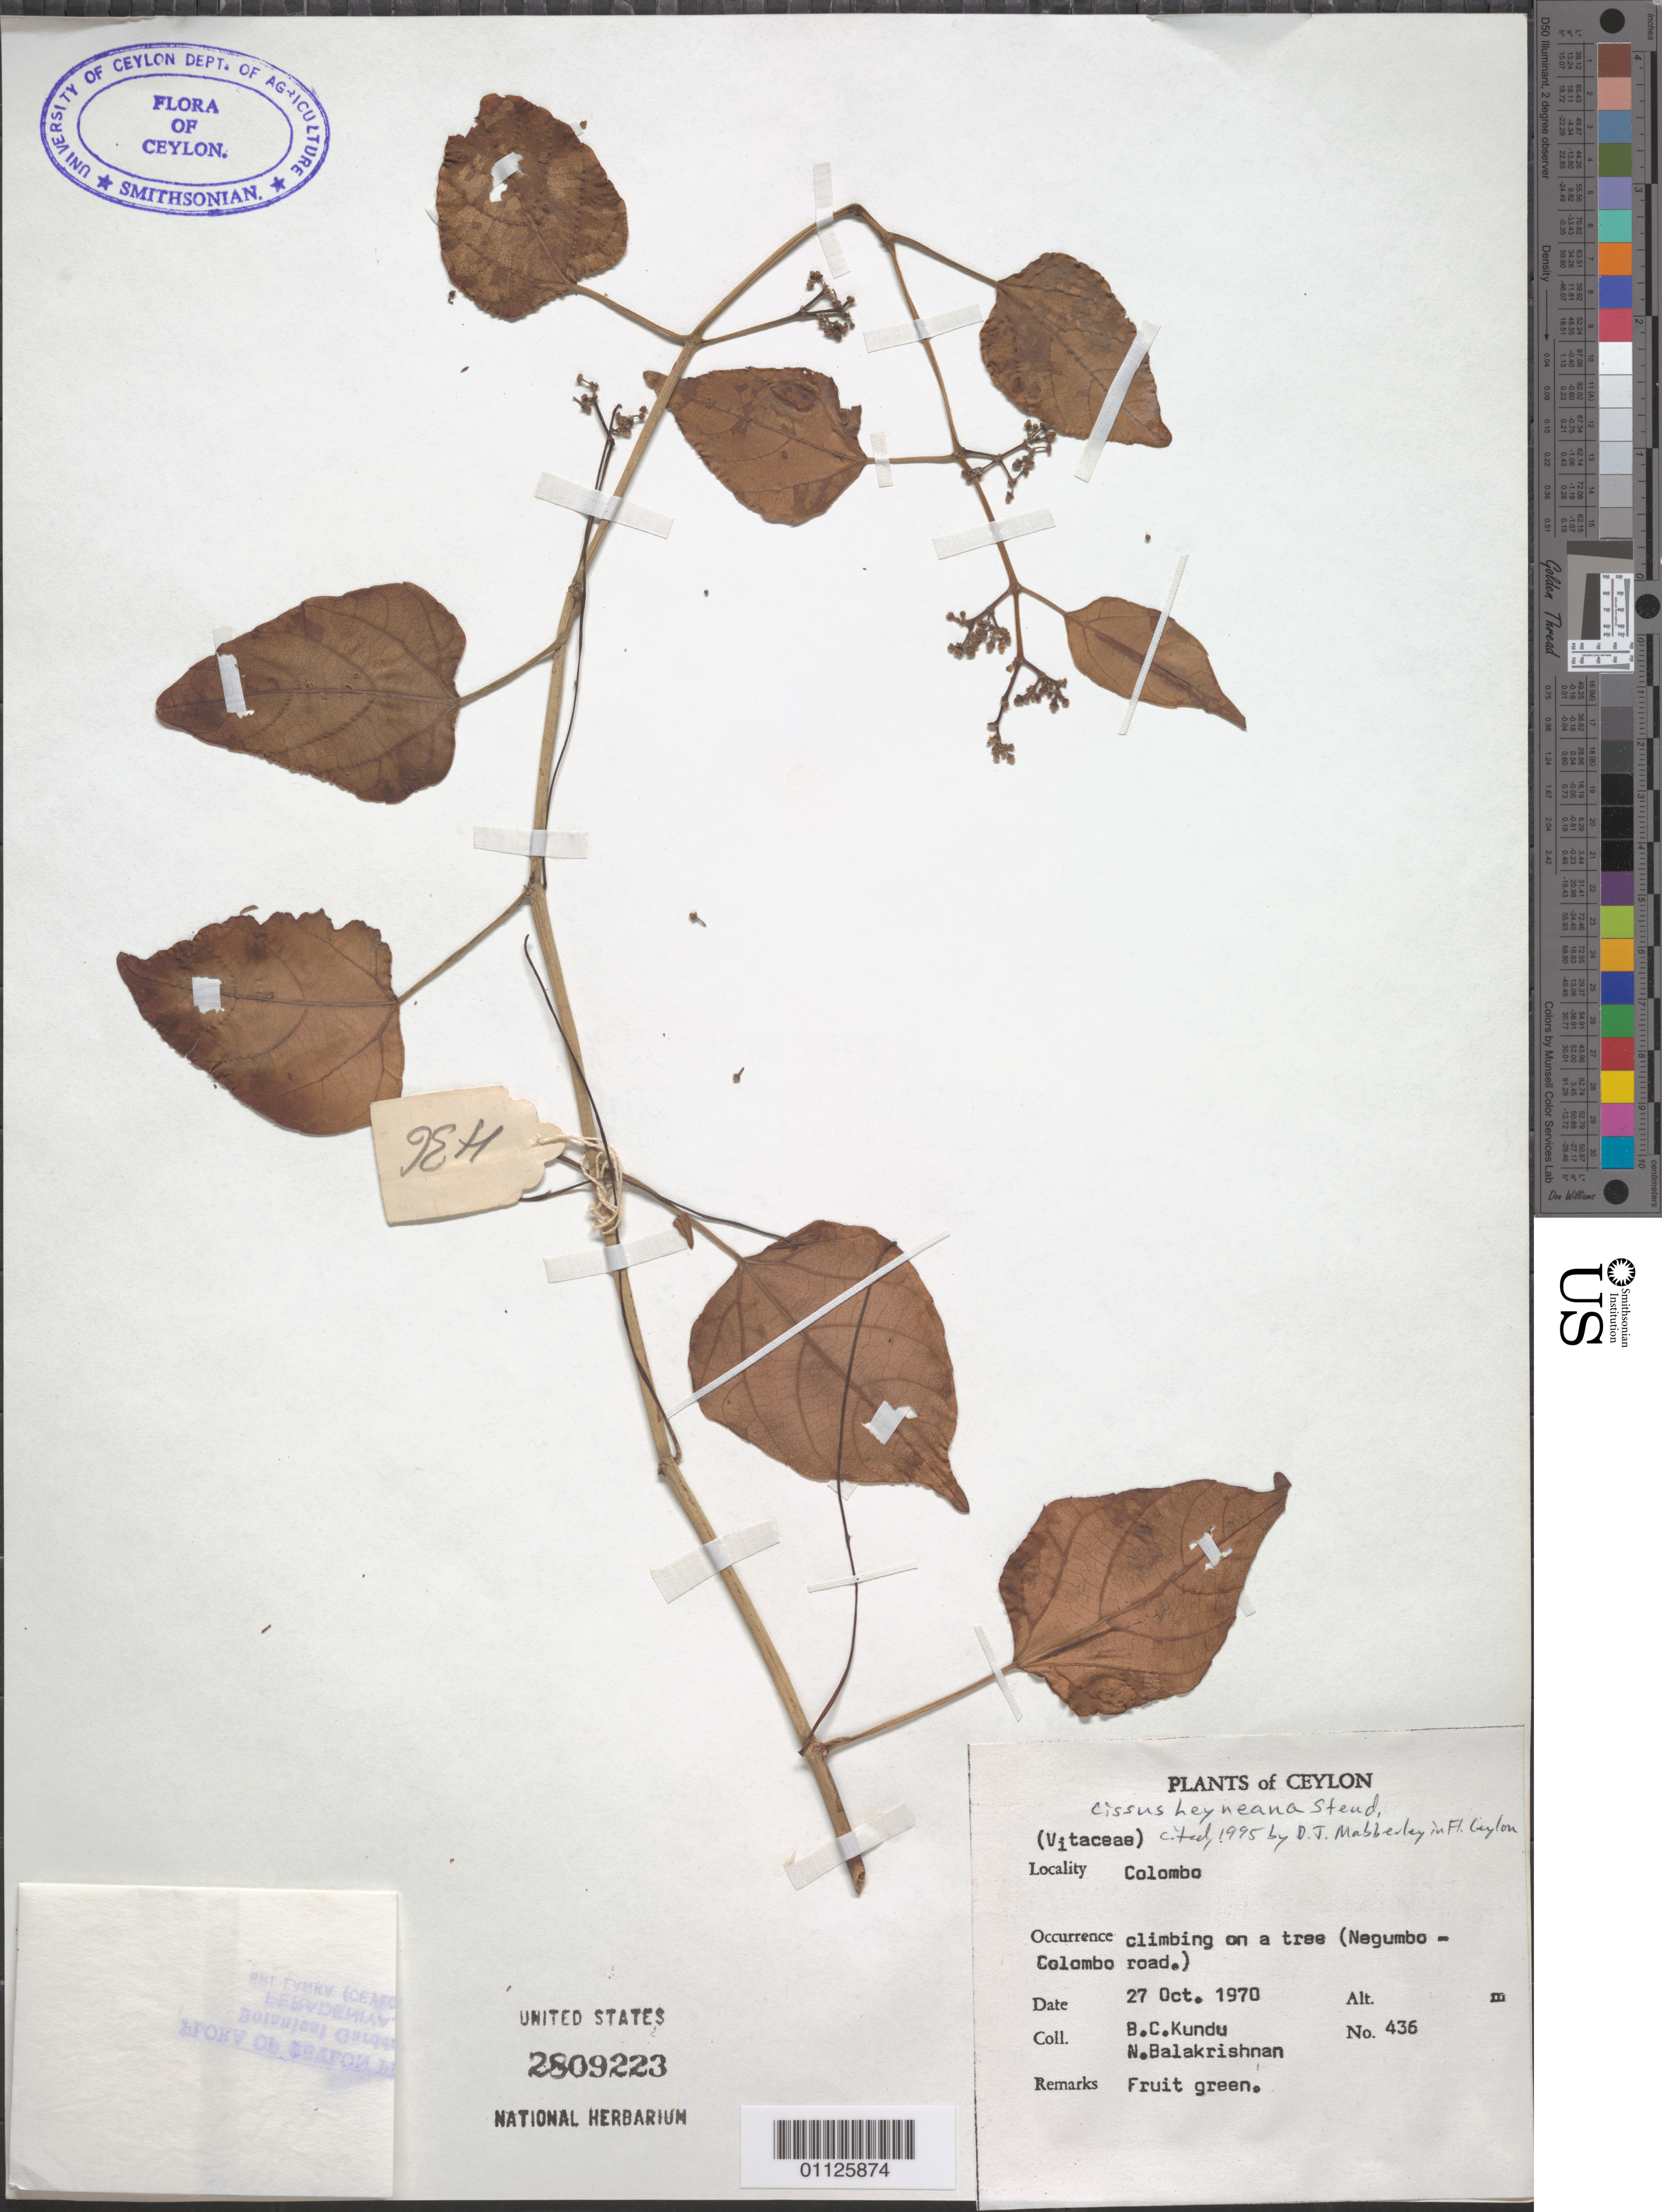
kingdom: Plantae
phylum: Tracheophyta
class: Magnoliopsida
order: Vitales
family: Vitaceae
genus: Cissus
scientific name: Cissus heyneana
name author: Steud.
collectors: B. C. Kundu & N. P. Balakrishnan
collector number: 436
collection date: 1970-10-27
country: Sri Lanka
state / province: Western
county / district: Colombo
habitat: Climbing on a tree.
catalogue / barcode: US 2809223